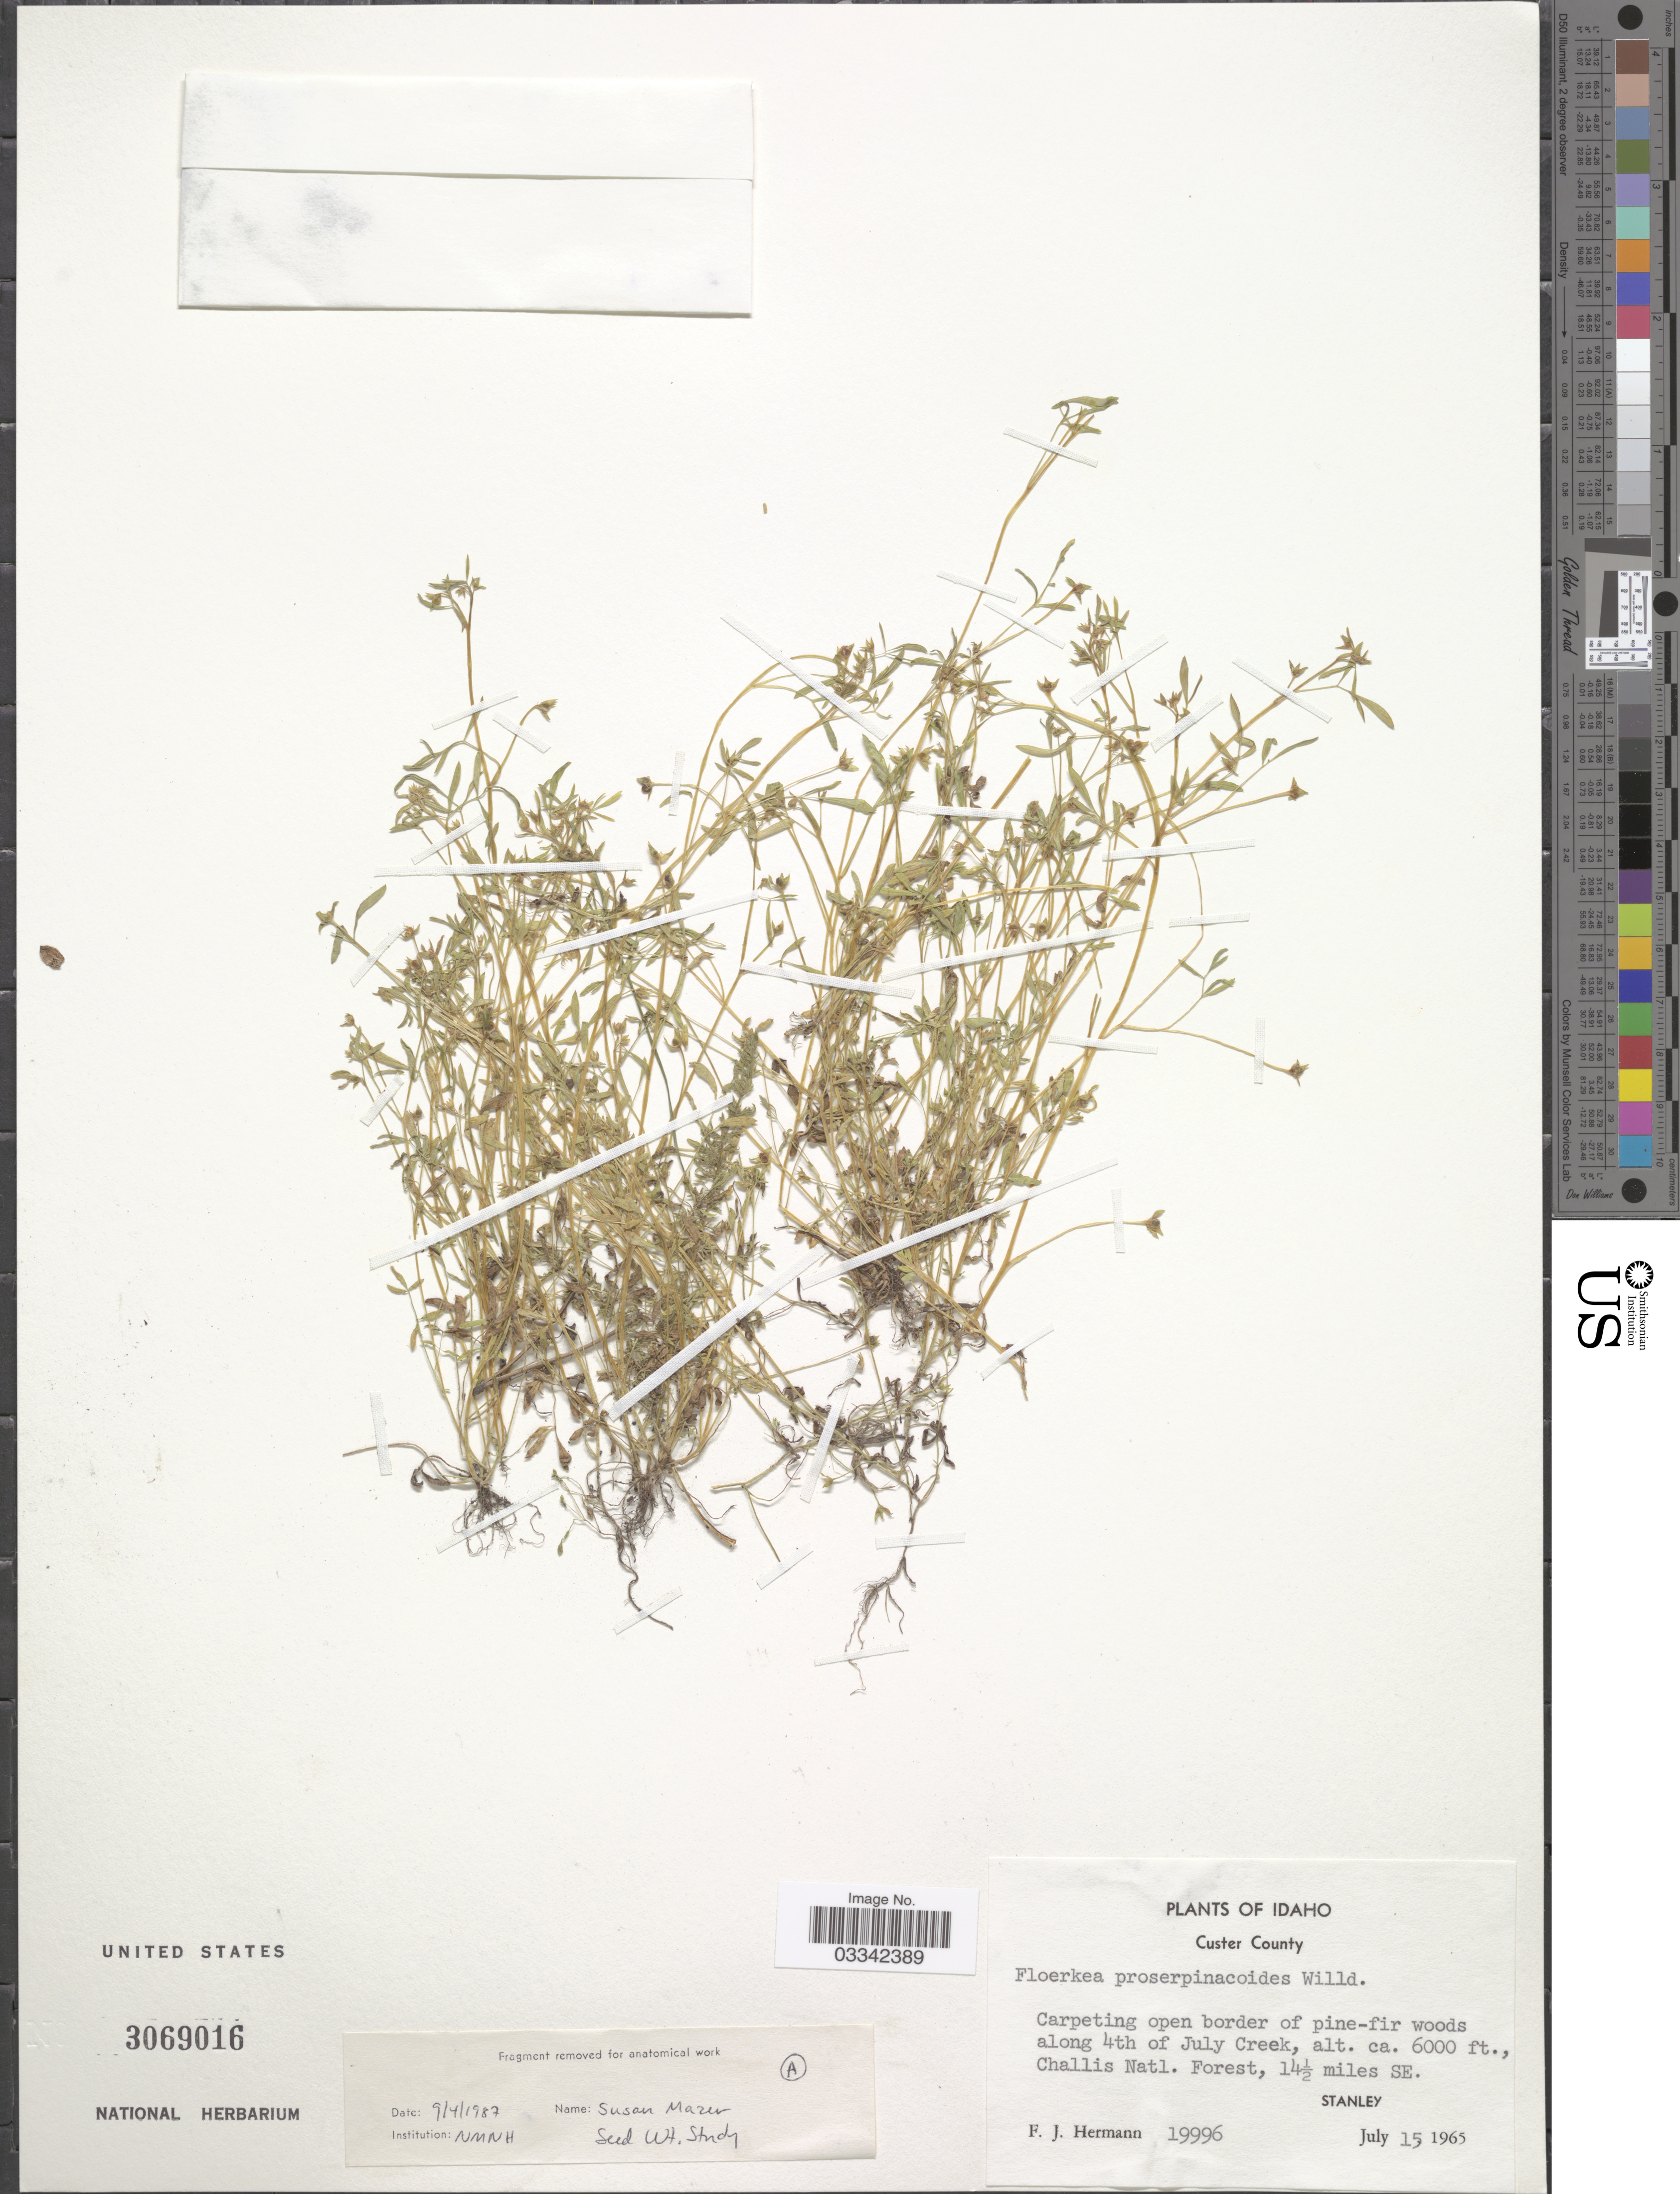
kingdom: Plantae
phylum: Tracheophyta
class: Magnoliopsida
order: Brassicales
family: Limnanthaceae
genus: Floerkea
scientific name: Floerkea proserpinacoides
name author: Willd.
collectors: F. J. Hermann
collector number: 19996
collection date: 1965-07-15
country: United States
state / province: Idaho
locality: Custer County. Carpeting open border of pine-fir woods along 4th of July Creek, Challis Natl. Forest, 14½ miles SE. Stanley.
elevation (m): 1829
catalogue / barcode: US 3069016